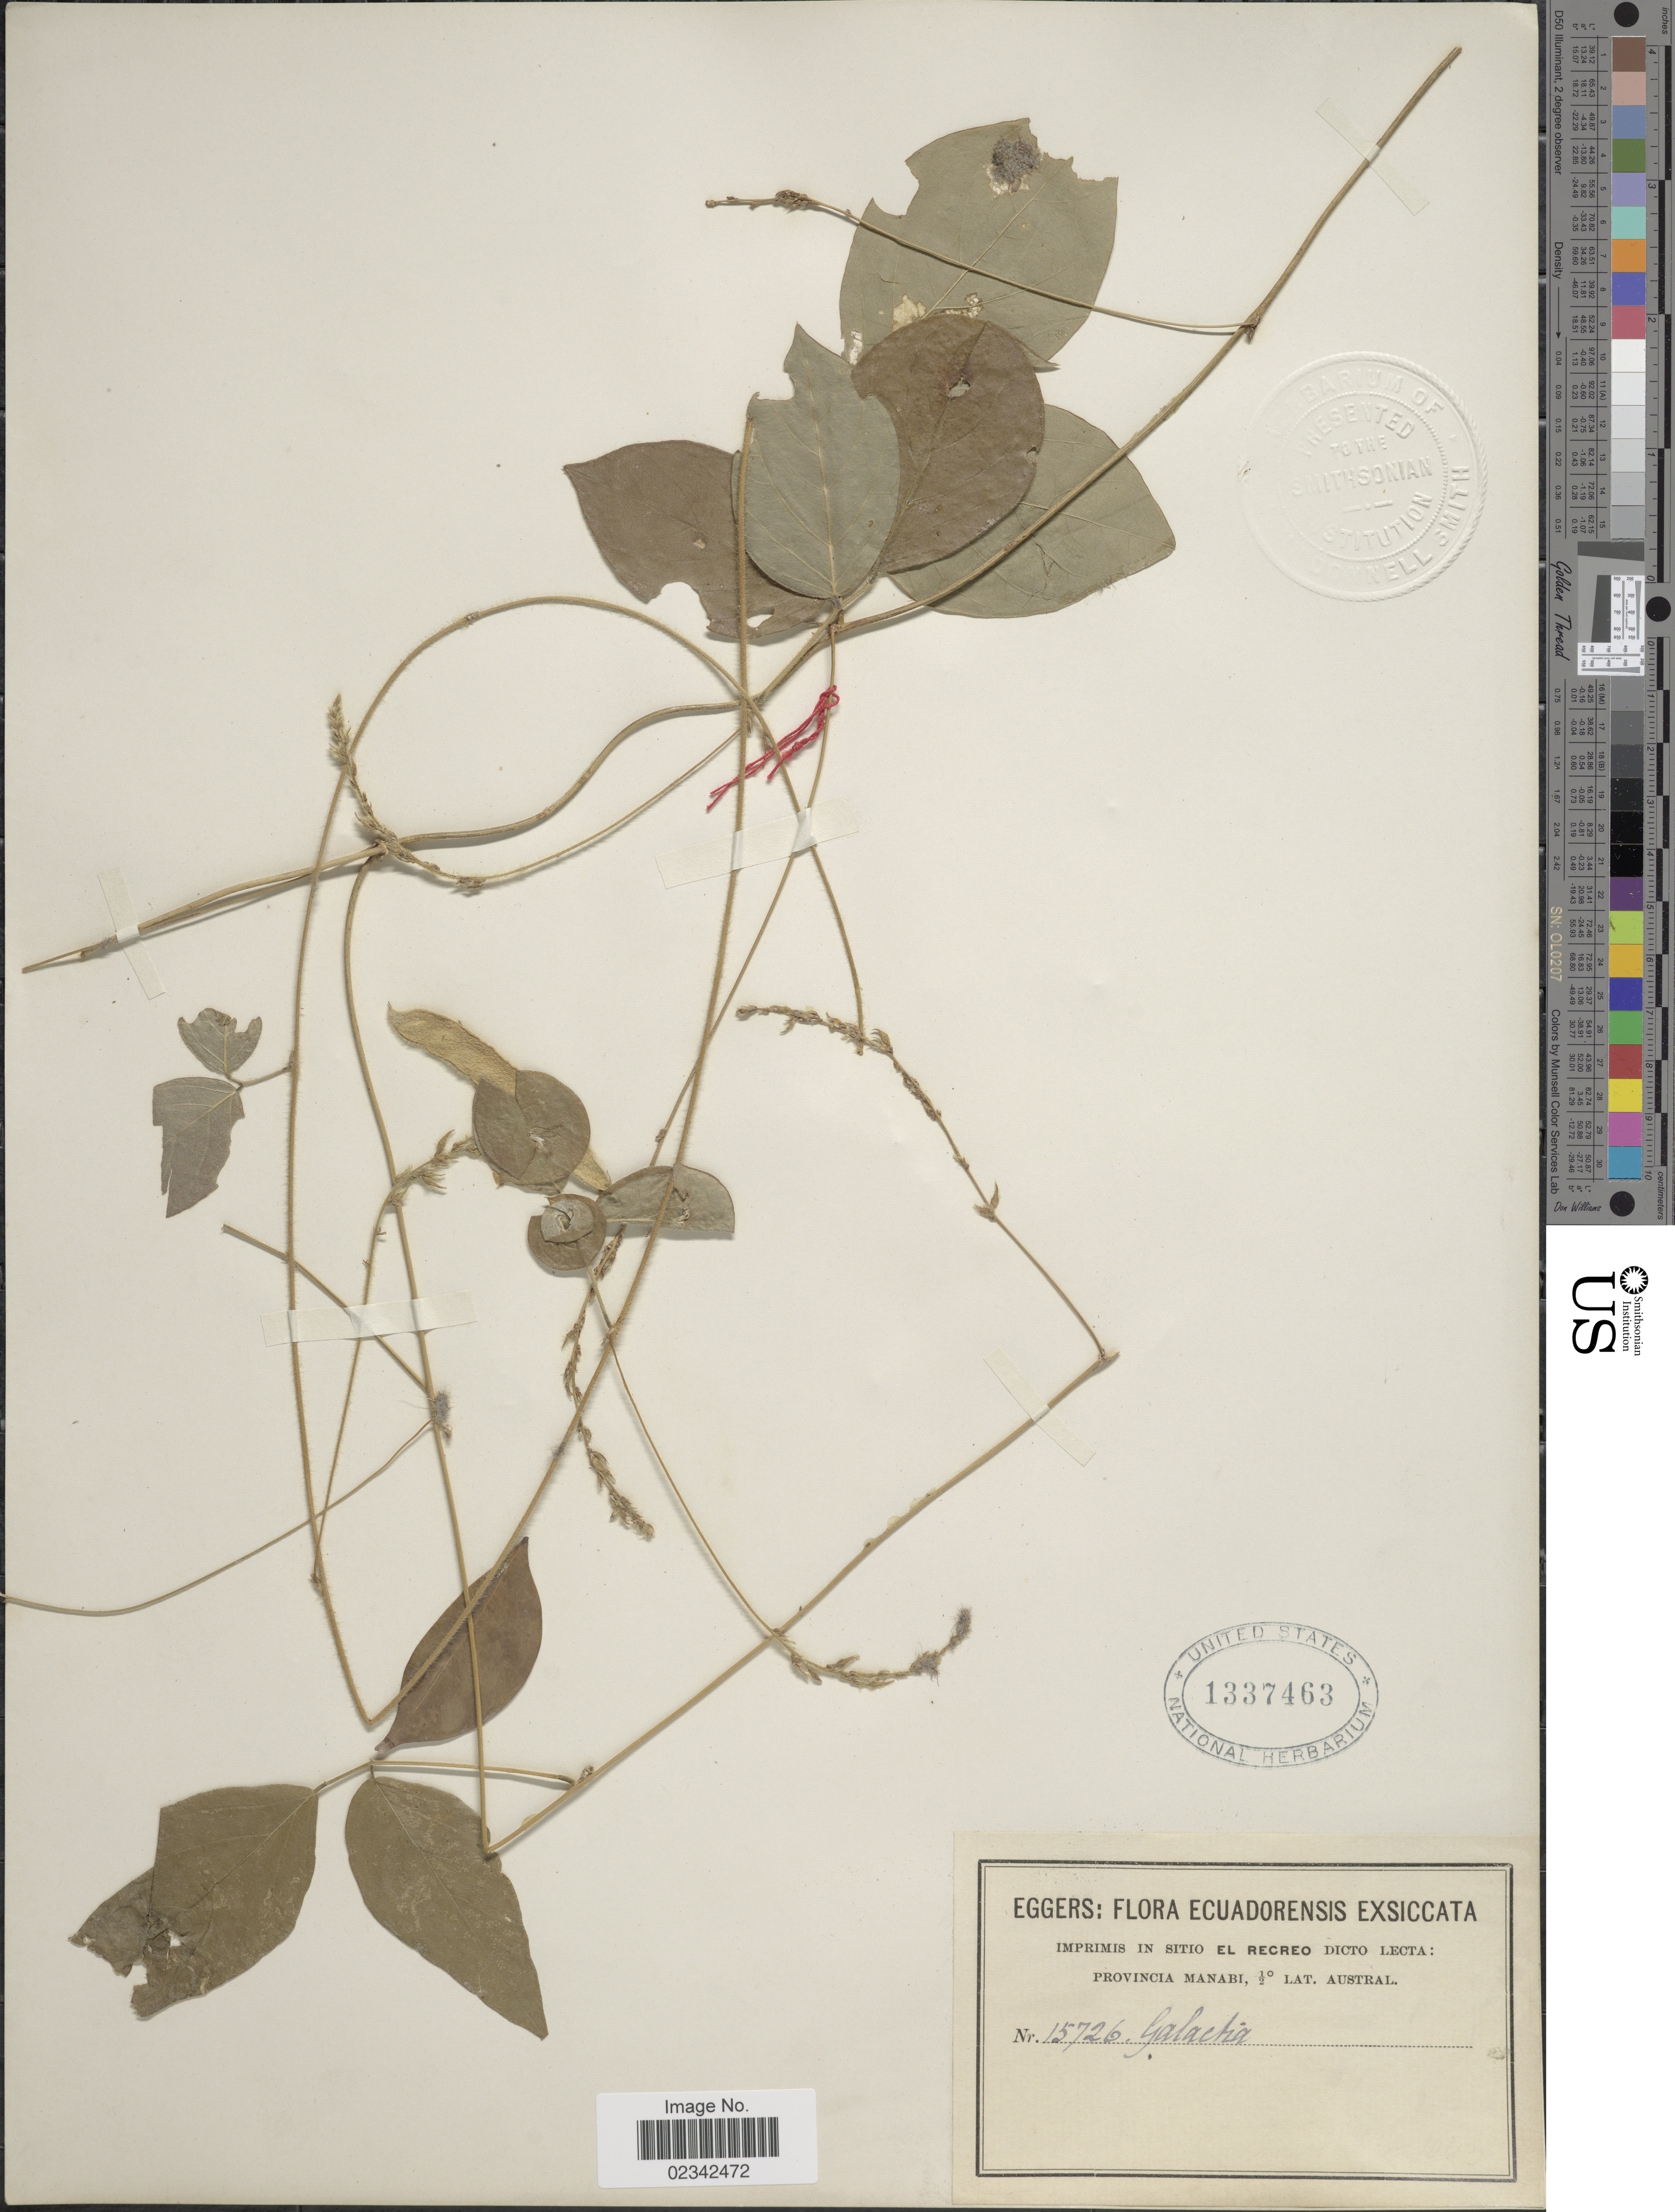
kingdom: Plantae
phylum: Tracheophyta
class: Magnoliopsida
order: Fabales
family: Fabaceae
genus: Galactia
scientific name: Galactia striata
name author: (Jacq.) Urb.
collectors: -. Eggers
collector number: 15726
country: Ecuador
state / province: Manabí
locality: Imprimis in sitio El Recreo dicto lecta, Austral.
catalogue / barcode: US 1337463